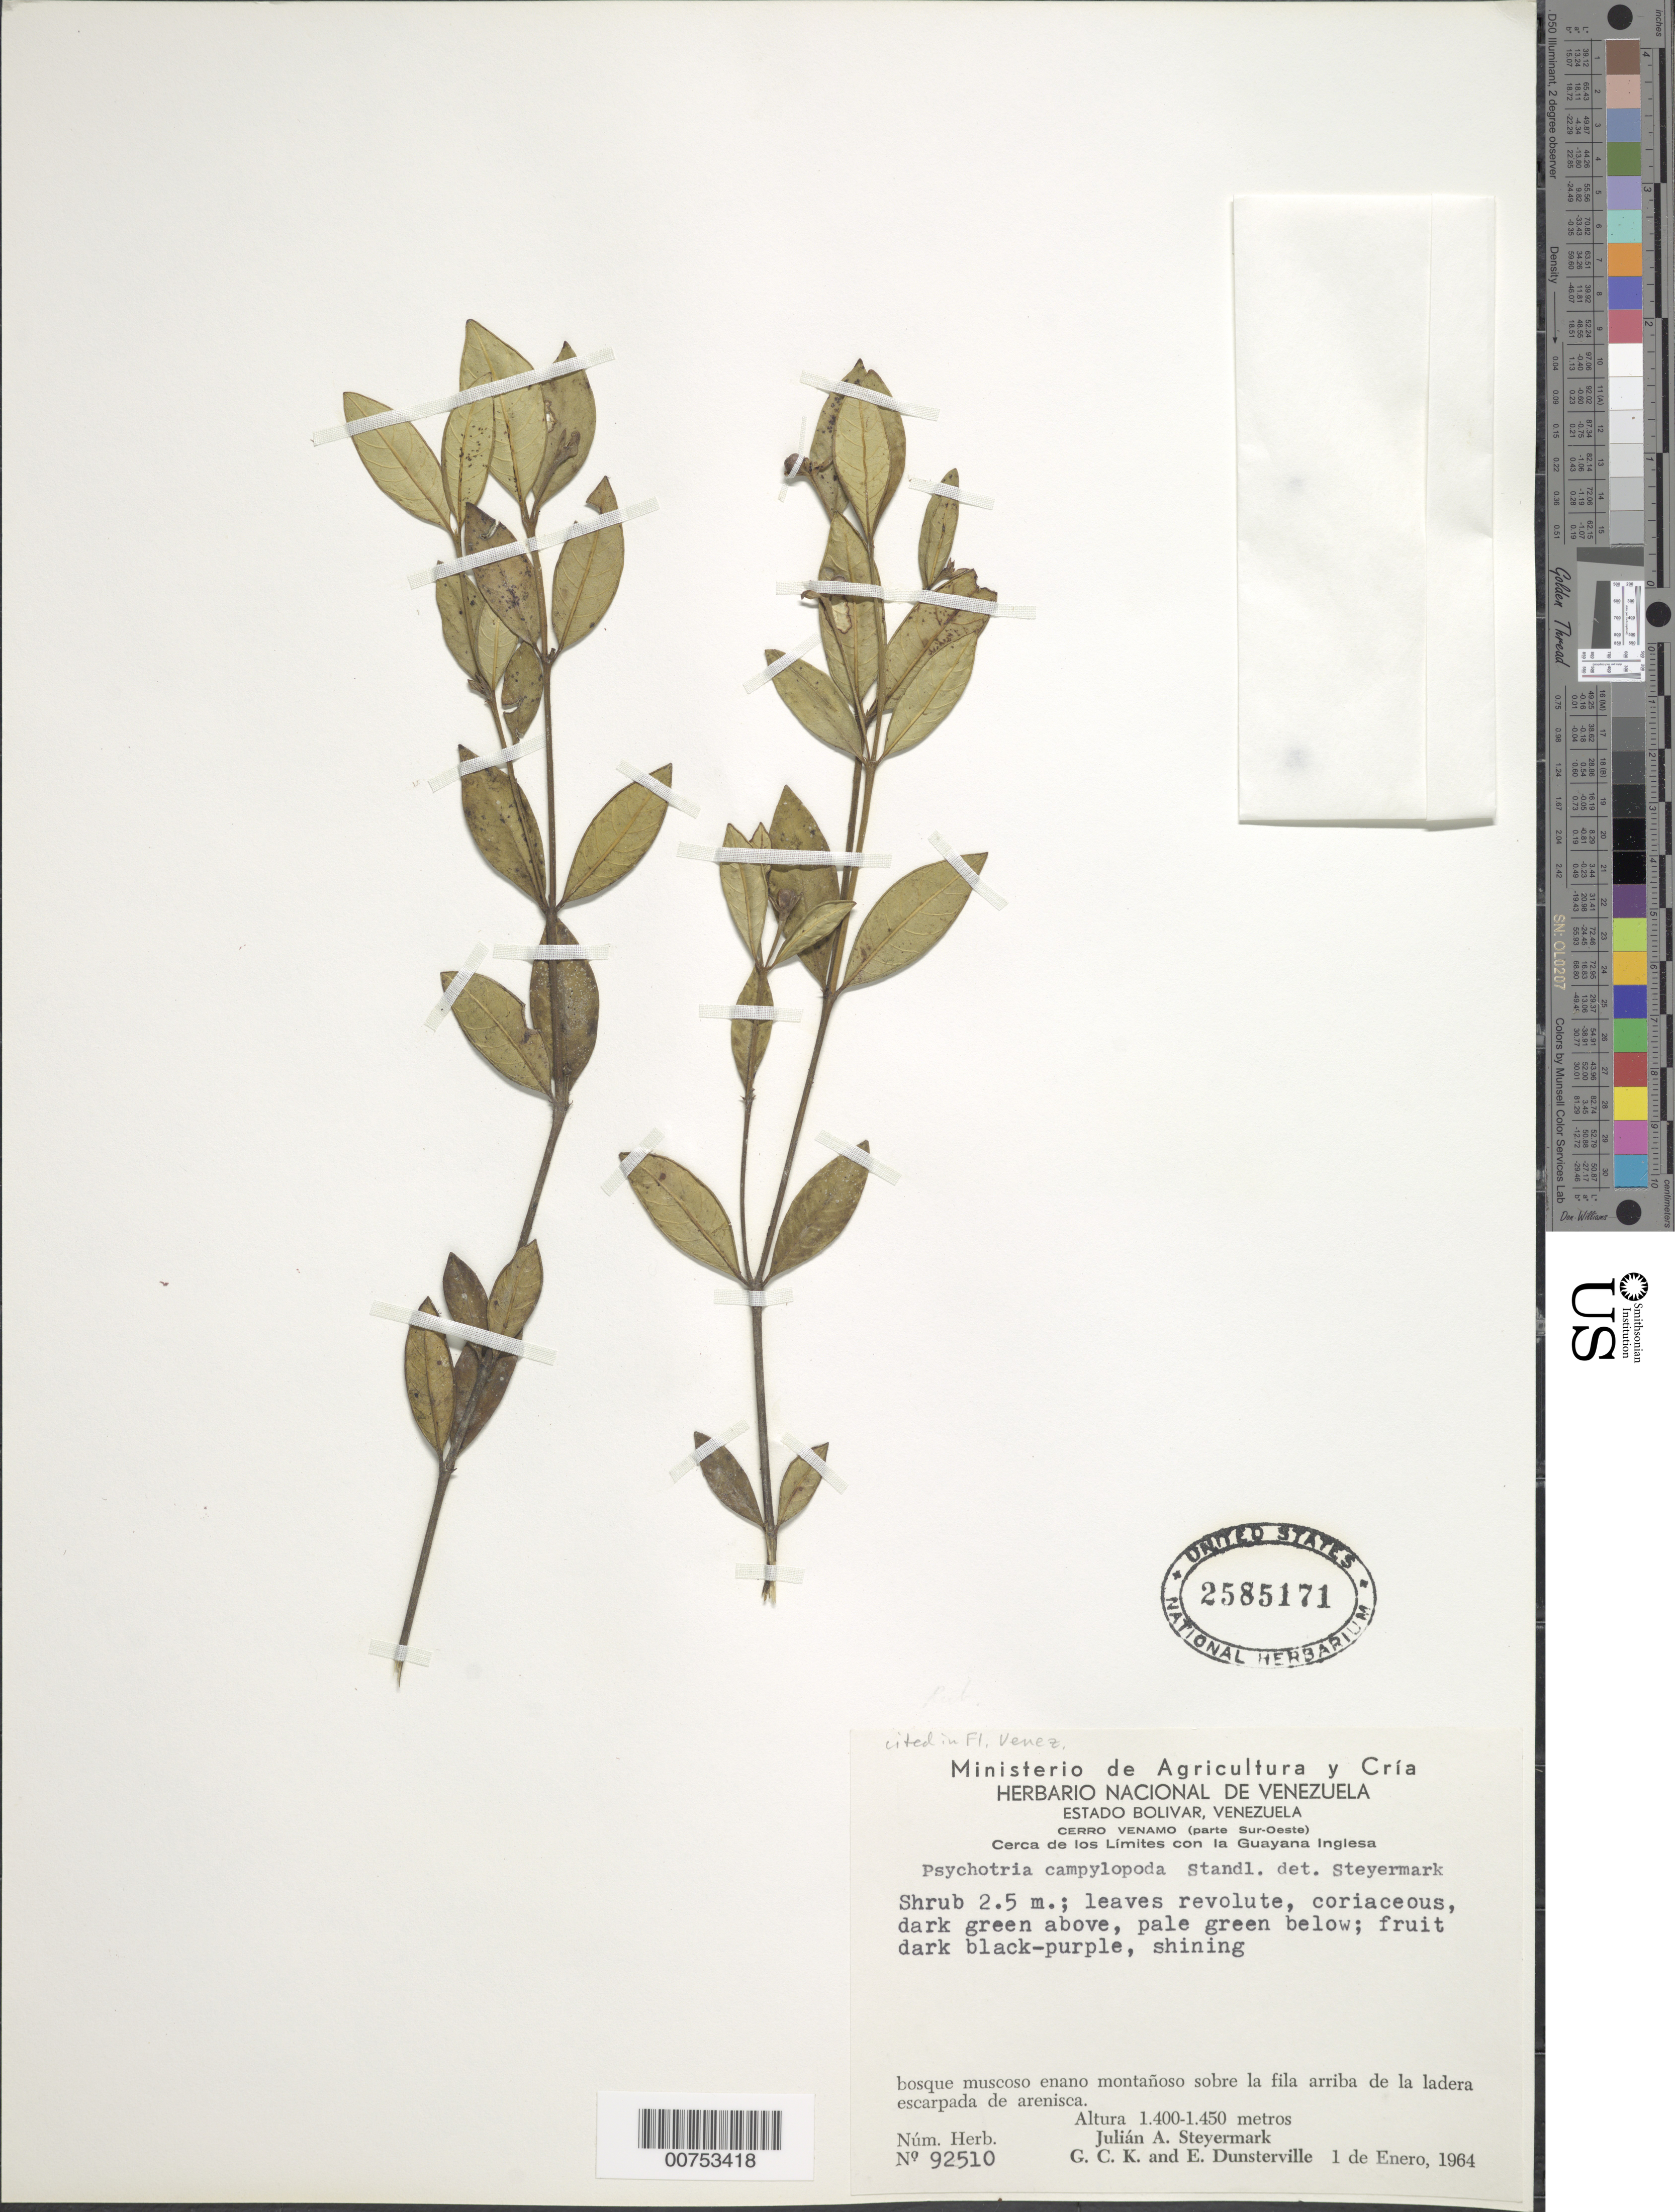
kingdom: Plantae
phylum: Tracheophyta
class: Magnoliopsida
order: Gentianales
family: Rubiaceae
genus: Psychotria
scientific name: Psychotria campylopoda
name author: Standl.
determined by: Steyermark, Julian A., (VEN)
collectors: J. Steyermark, G. C. K. Dunsterville & E. Dunsterville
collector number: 92510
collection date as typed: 1-Jan-64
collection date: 1964-01-01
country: Venezuela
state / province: Bolívar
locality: Cerro Venamo, parte Sur-Oeste, cerca de los limites con Guayana Inglesa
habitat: Bosque muscoso enano montanoso sobre la fila arriba de la ladera escarpada de arenisca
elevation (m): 1400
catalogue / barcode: US 2585171